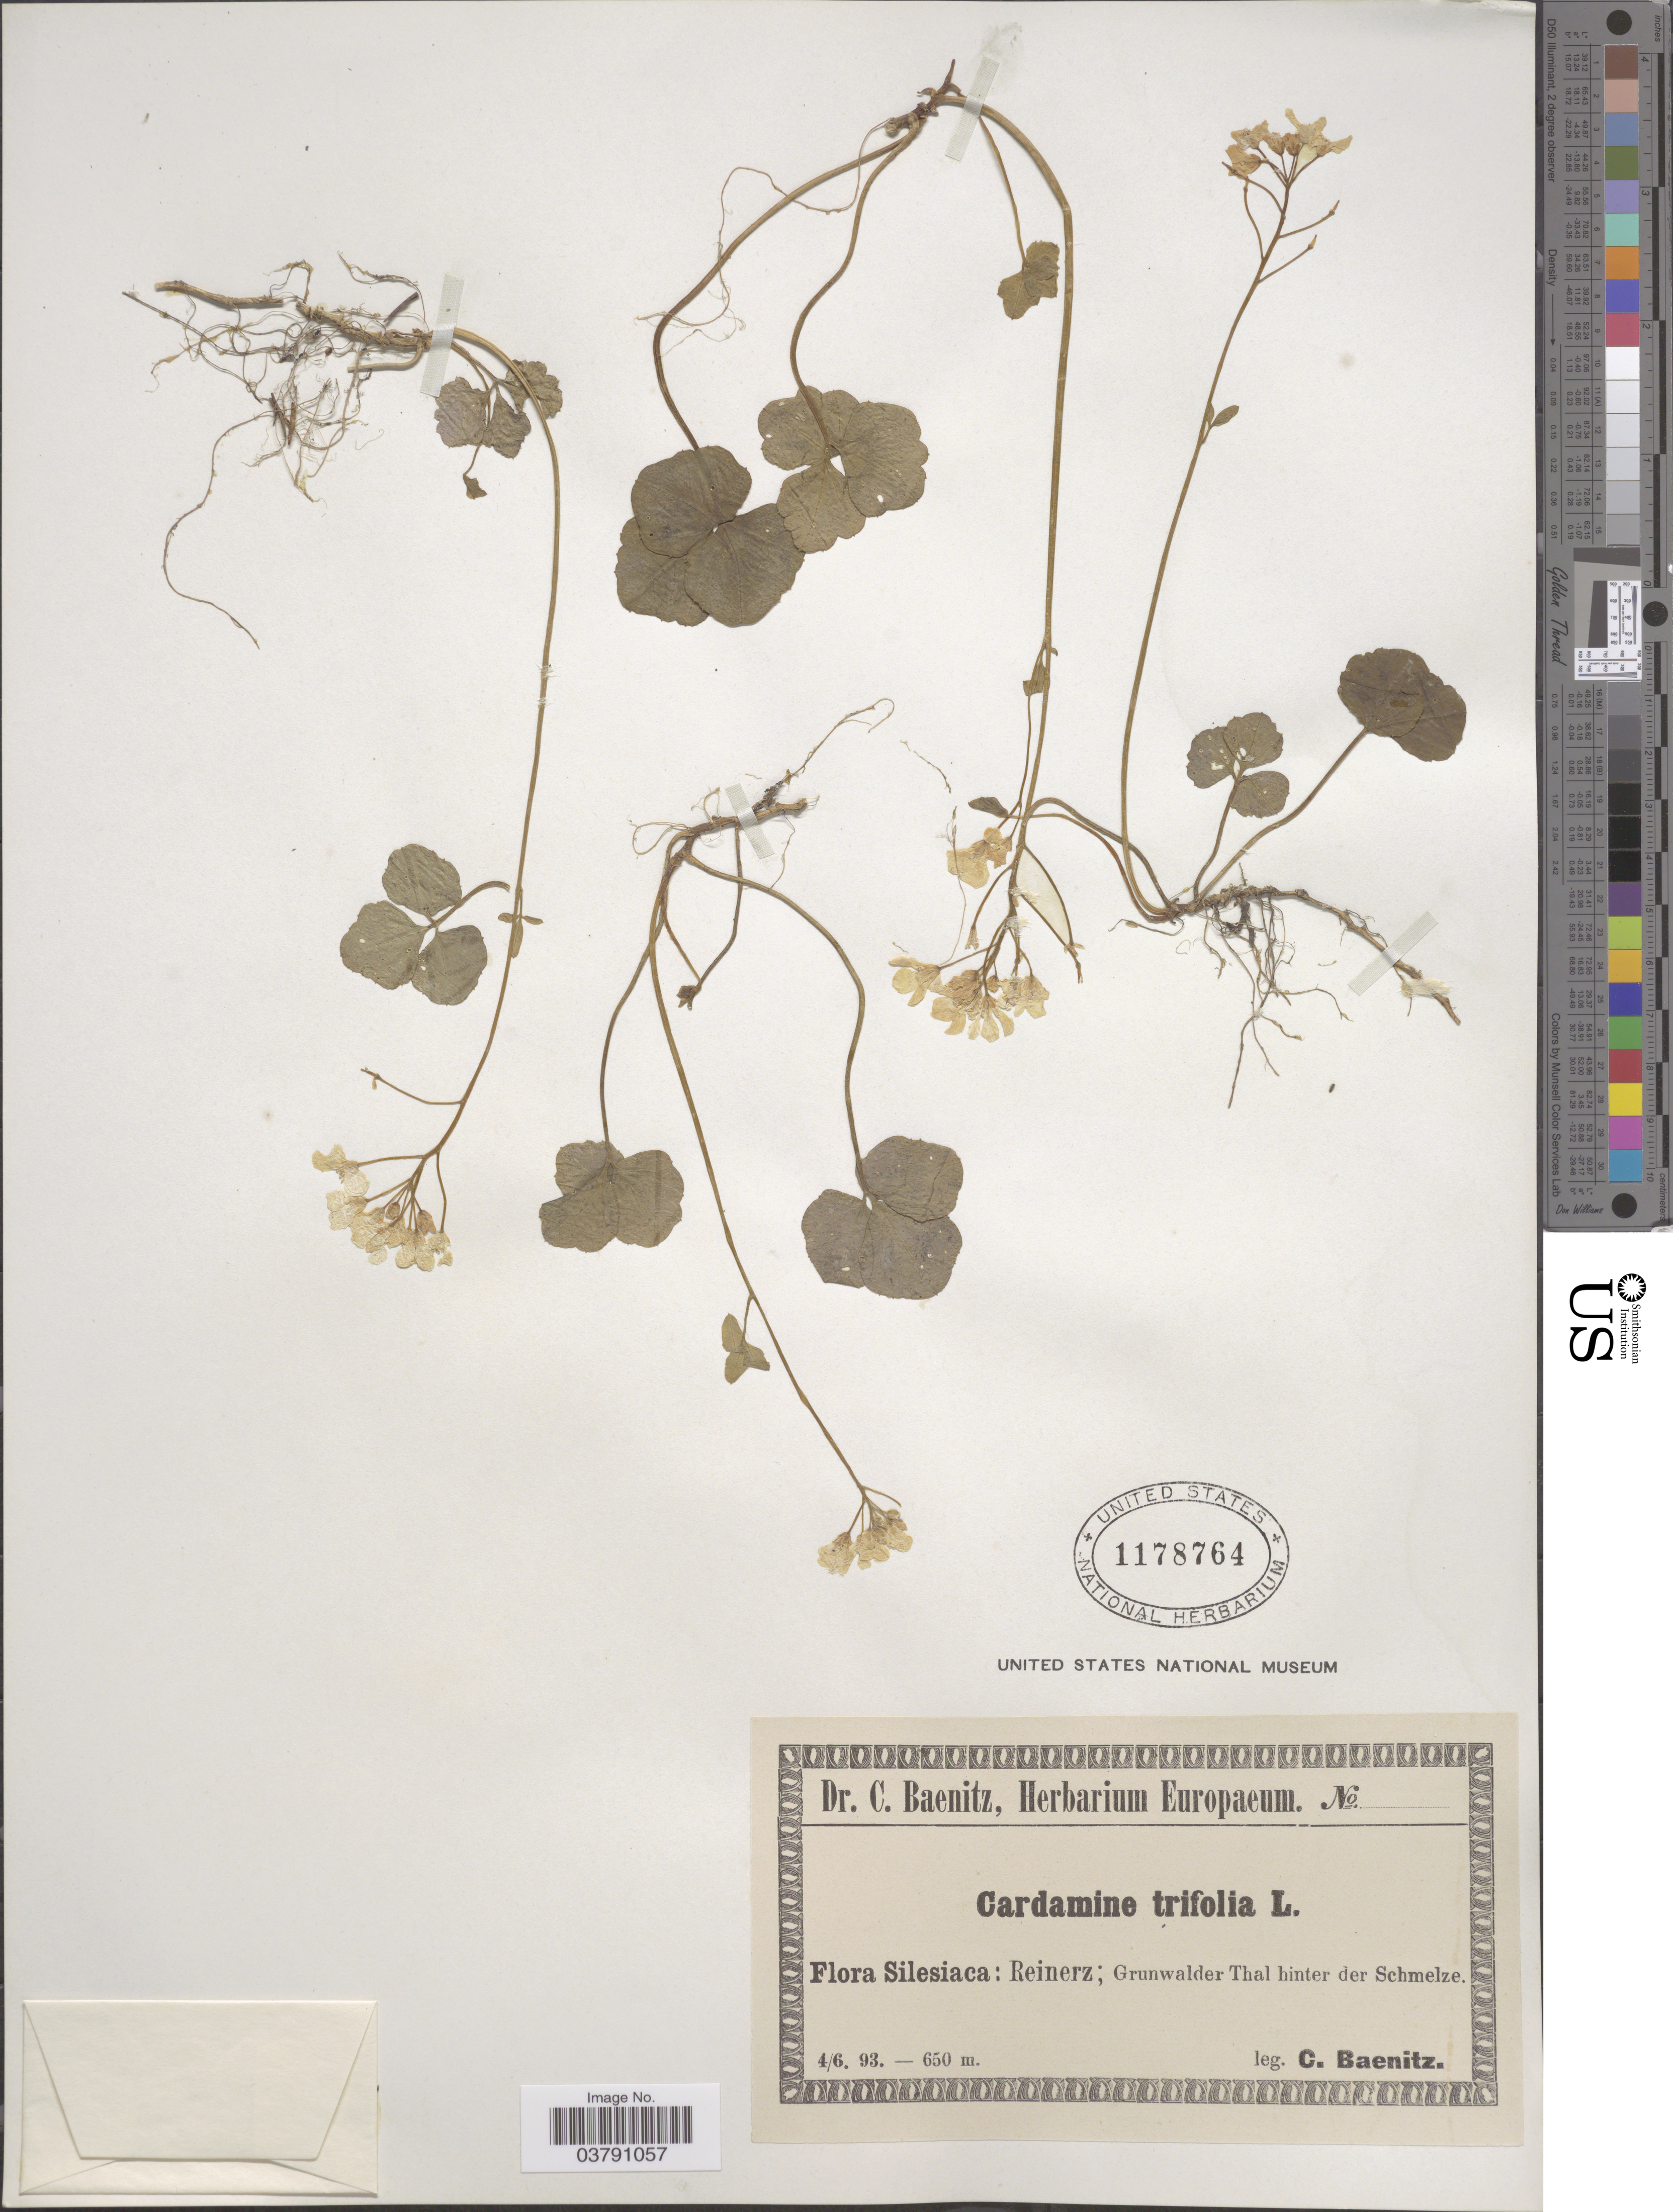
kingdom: Plantae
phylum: Tracheophyta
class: Magnoliopsida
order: Brassicales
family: Brassicaceae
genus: Cardamine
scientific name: Cardamine trifolia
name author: L.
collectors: C. G. Baenitz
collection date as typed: Transcribed d/m/y: 4/6/93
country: Poland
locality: Silesiaca: Reinerz; Grunwalder Thal hinter der Schmelze.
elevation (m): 650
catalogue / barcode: US 1178764